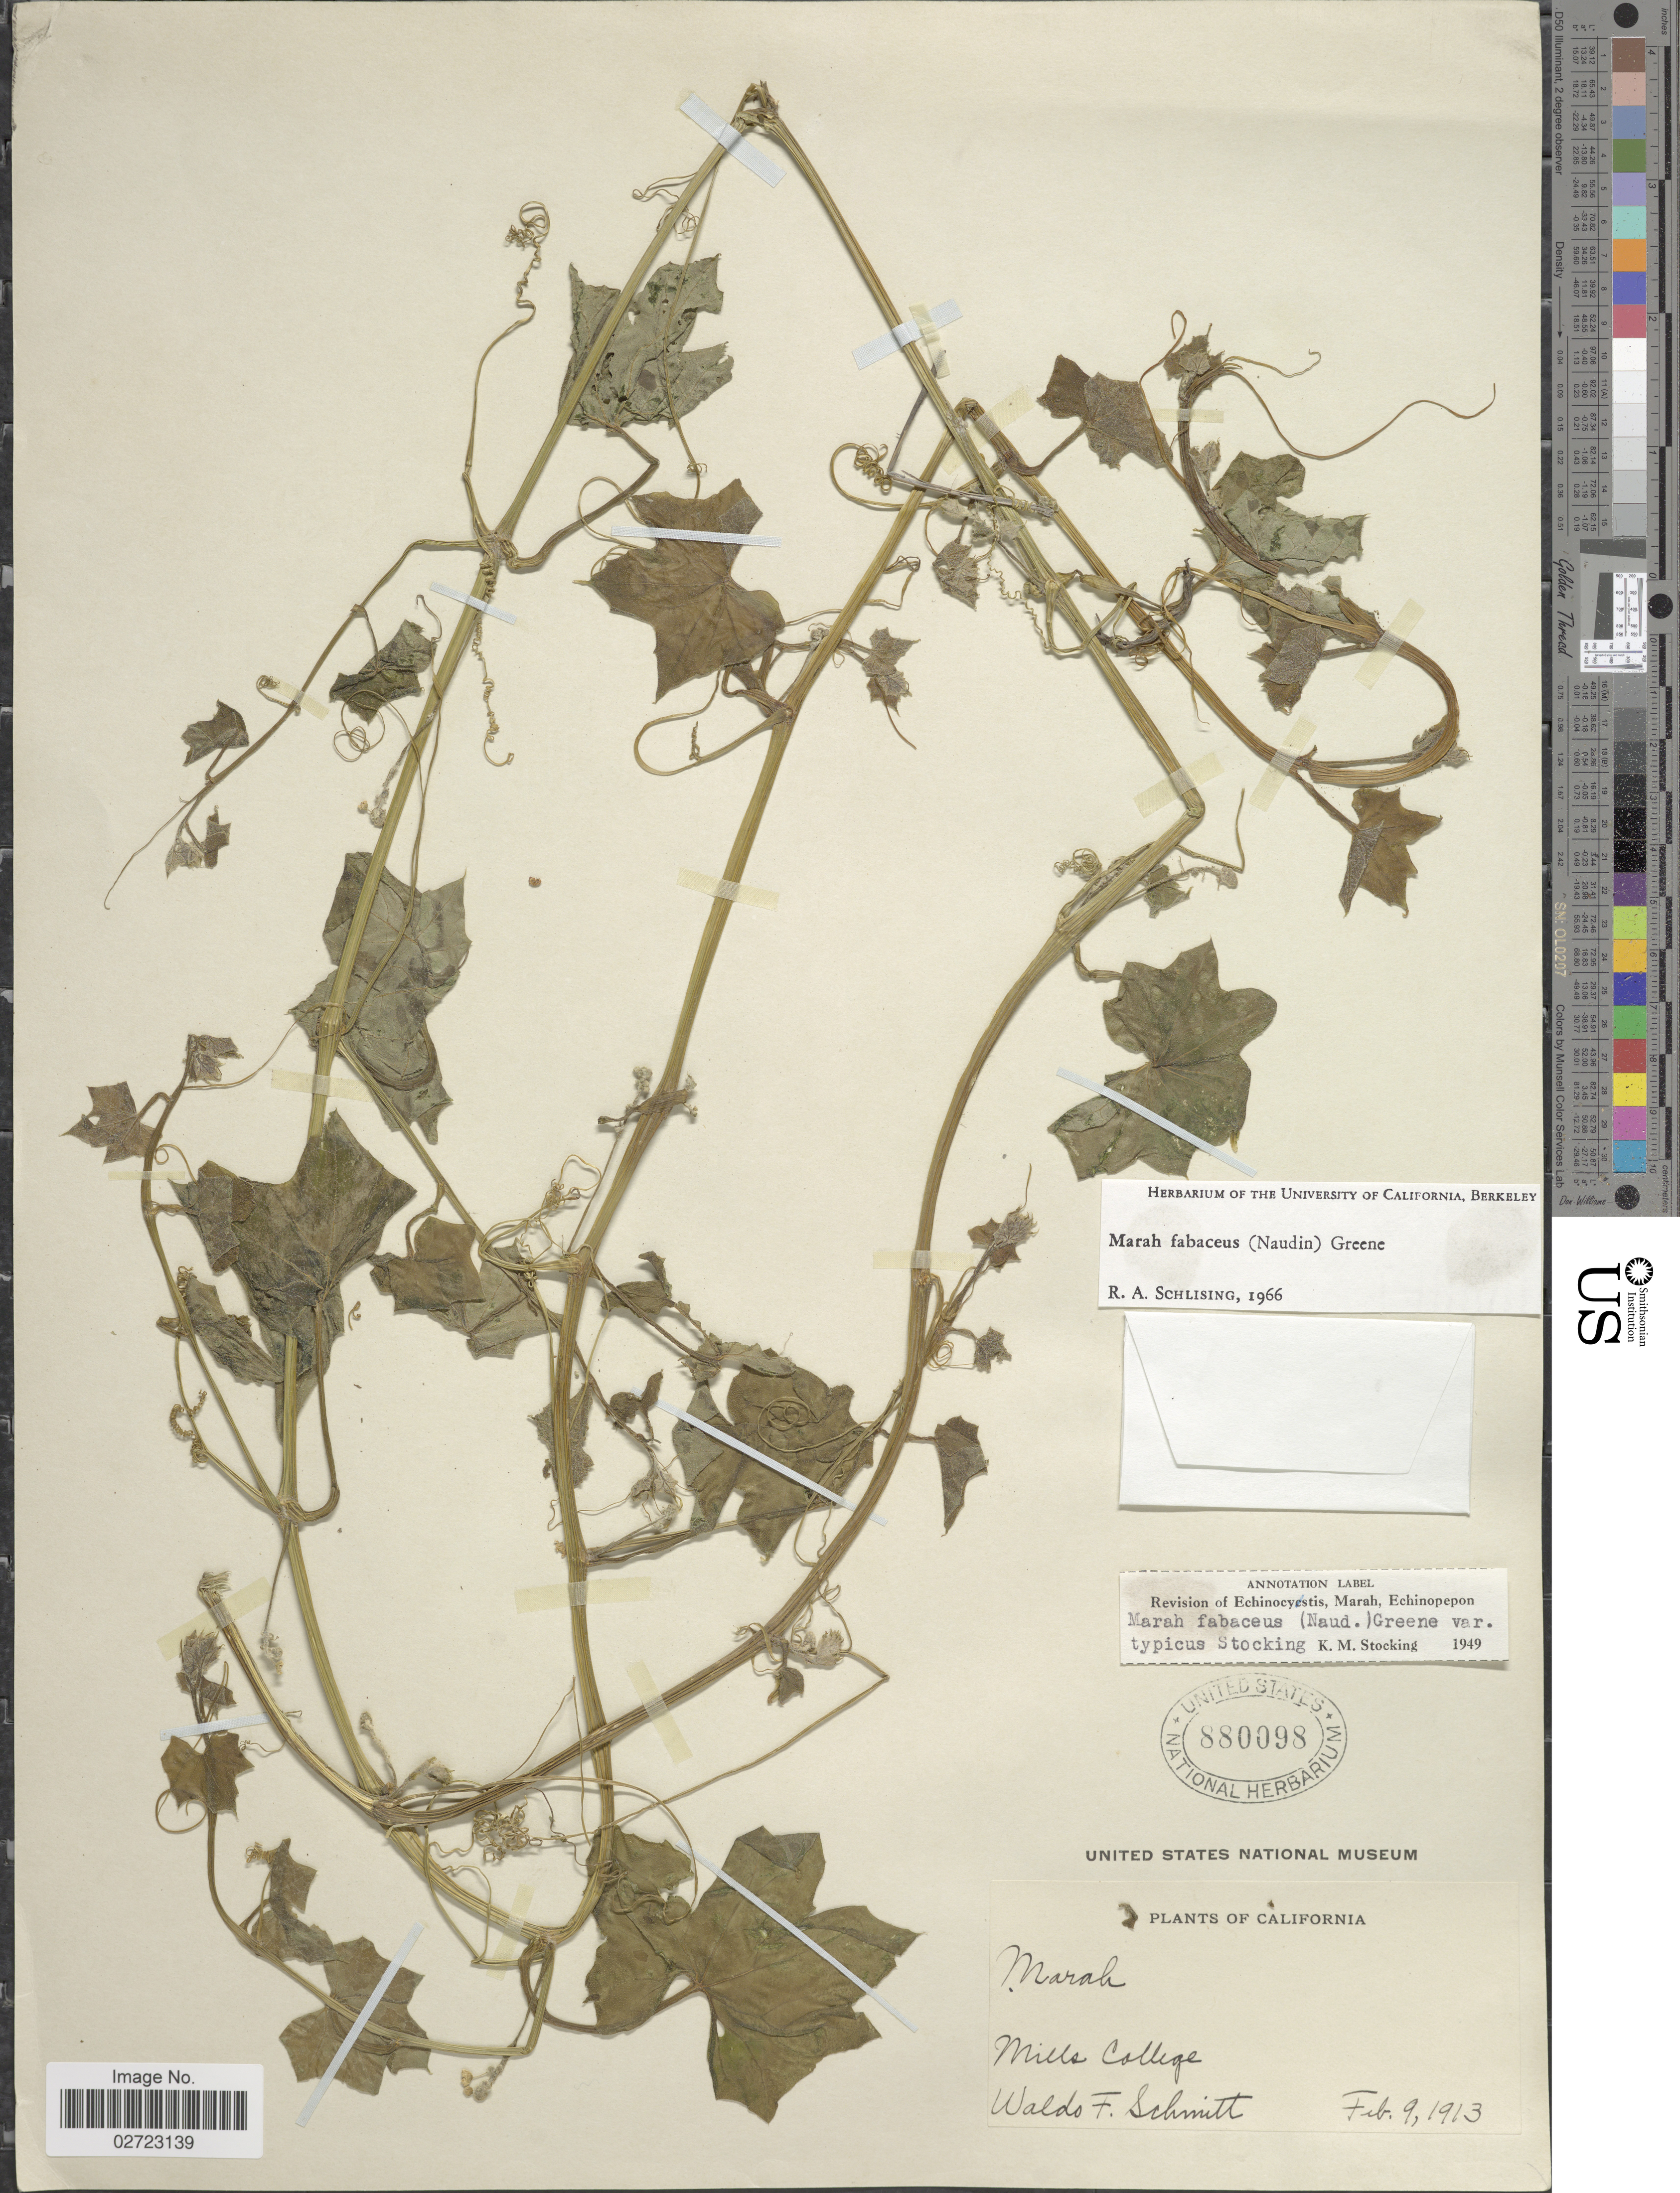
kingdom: Plantae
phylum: Tracheophyta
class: Magnoliopsida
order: Cucurbitales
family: Cucurbitaceae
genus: Marah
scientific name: Marah fabacea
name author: (Naudin) Greene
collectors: W. L. Schmitt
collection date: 1913-02-09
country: United States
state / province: California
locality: Mills College.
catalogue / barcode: US 880098